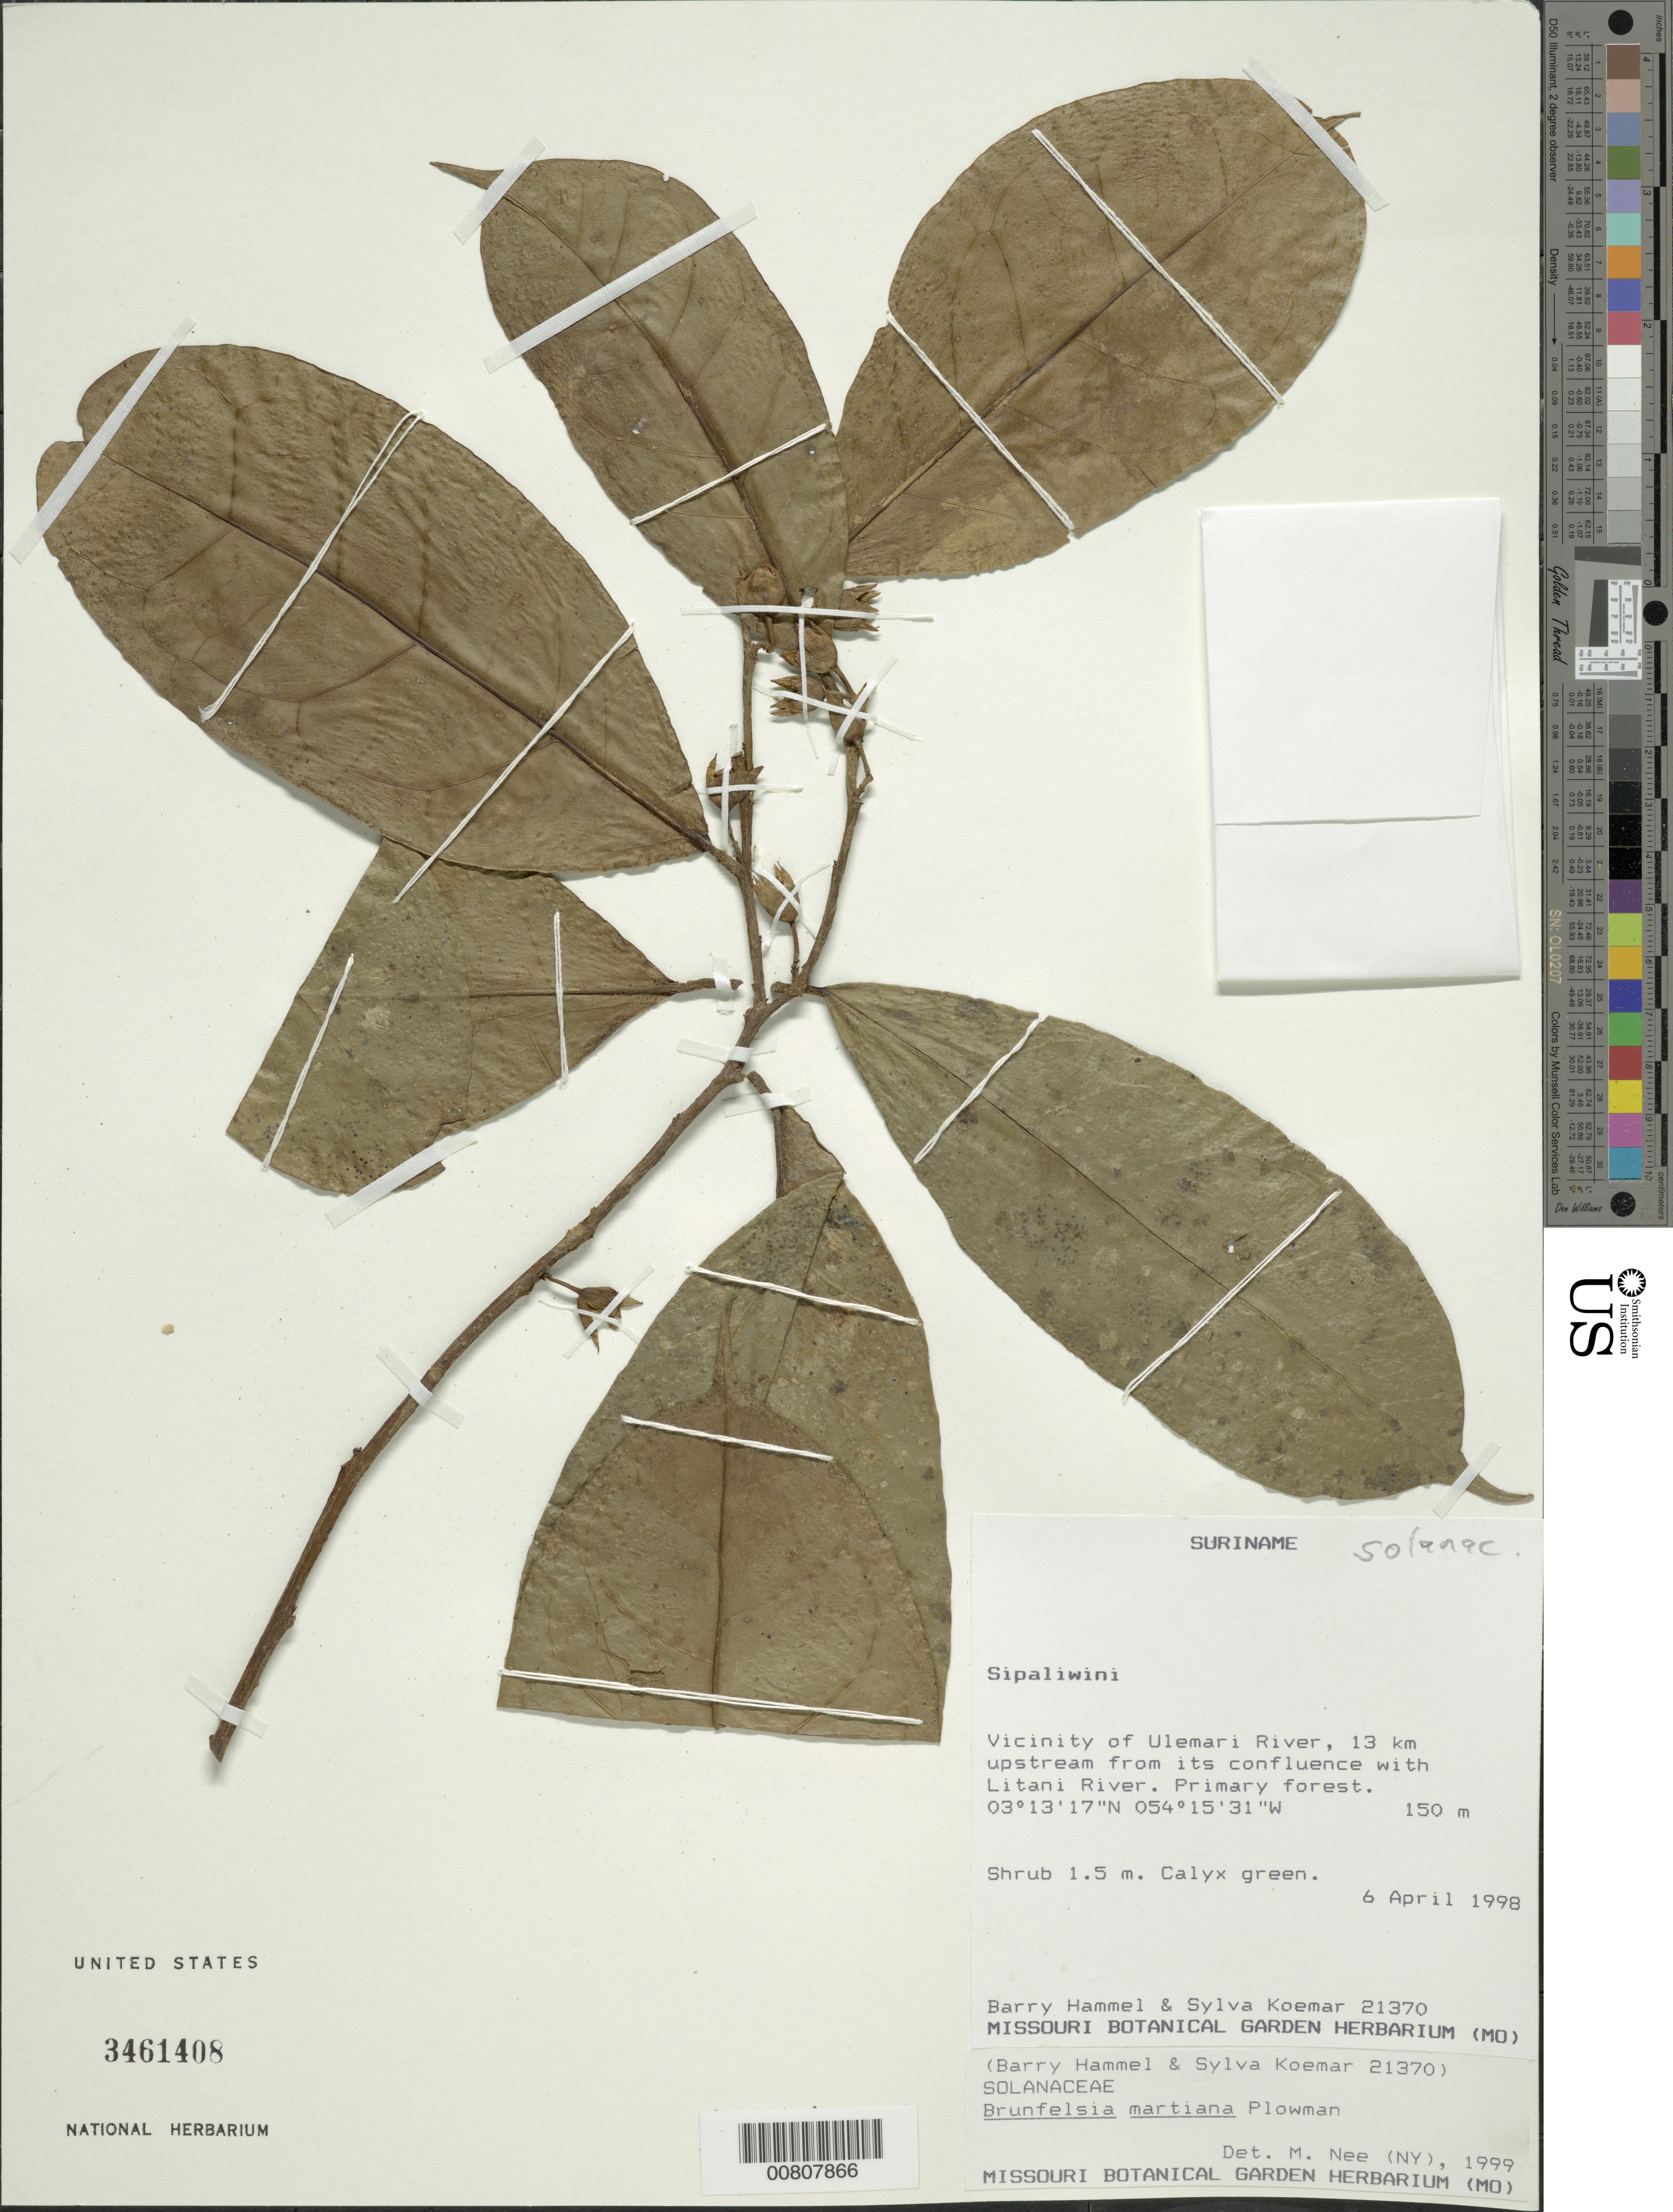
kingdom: Plantae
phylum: Tracheophyta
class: Magnoliopsida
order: Solanales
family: Solanaceae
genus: Brunfelsia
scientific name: Brunfelsia martiana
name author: Plowman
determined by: Nee, Michael H.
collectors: B. Hammel & S. Koemar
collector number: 21370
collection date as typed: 6-Apr-98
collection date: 1998-04-06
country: Suriname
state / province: Sipaliwini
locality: Ulemari R., 13 km upstream from confl. with Litani R.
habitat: Primary forest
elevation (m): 150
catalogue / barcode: US 3461408